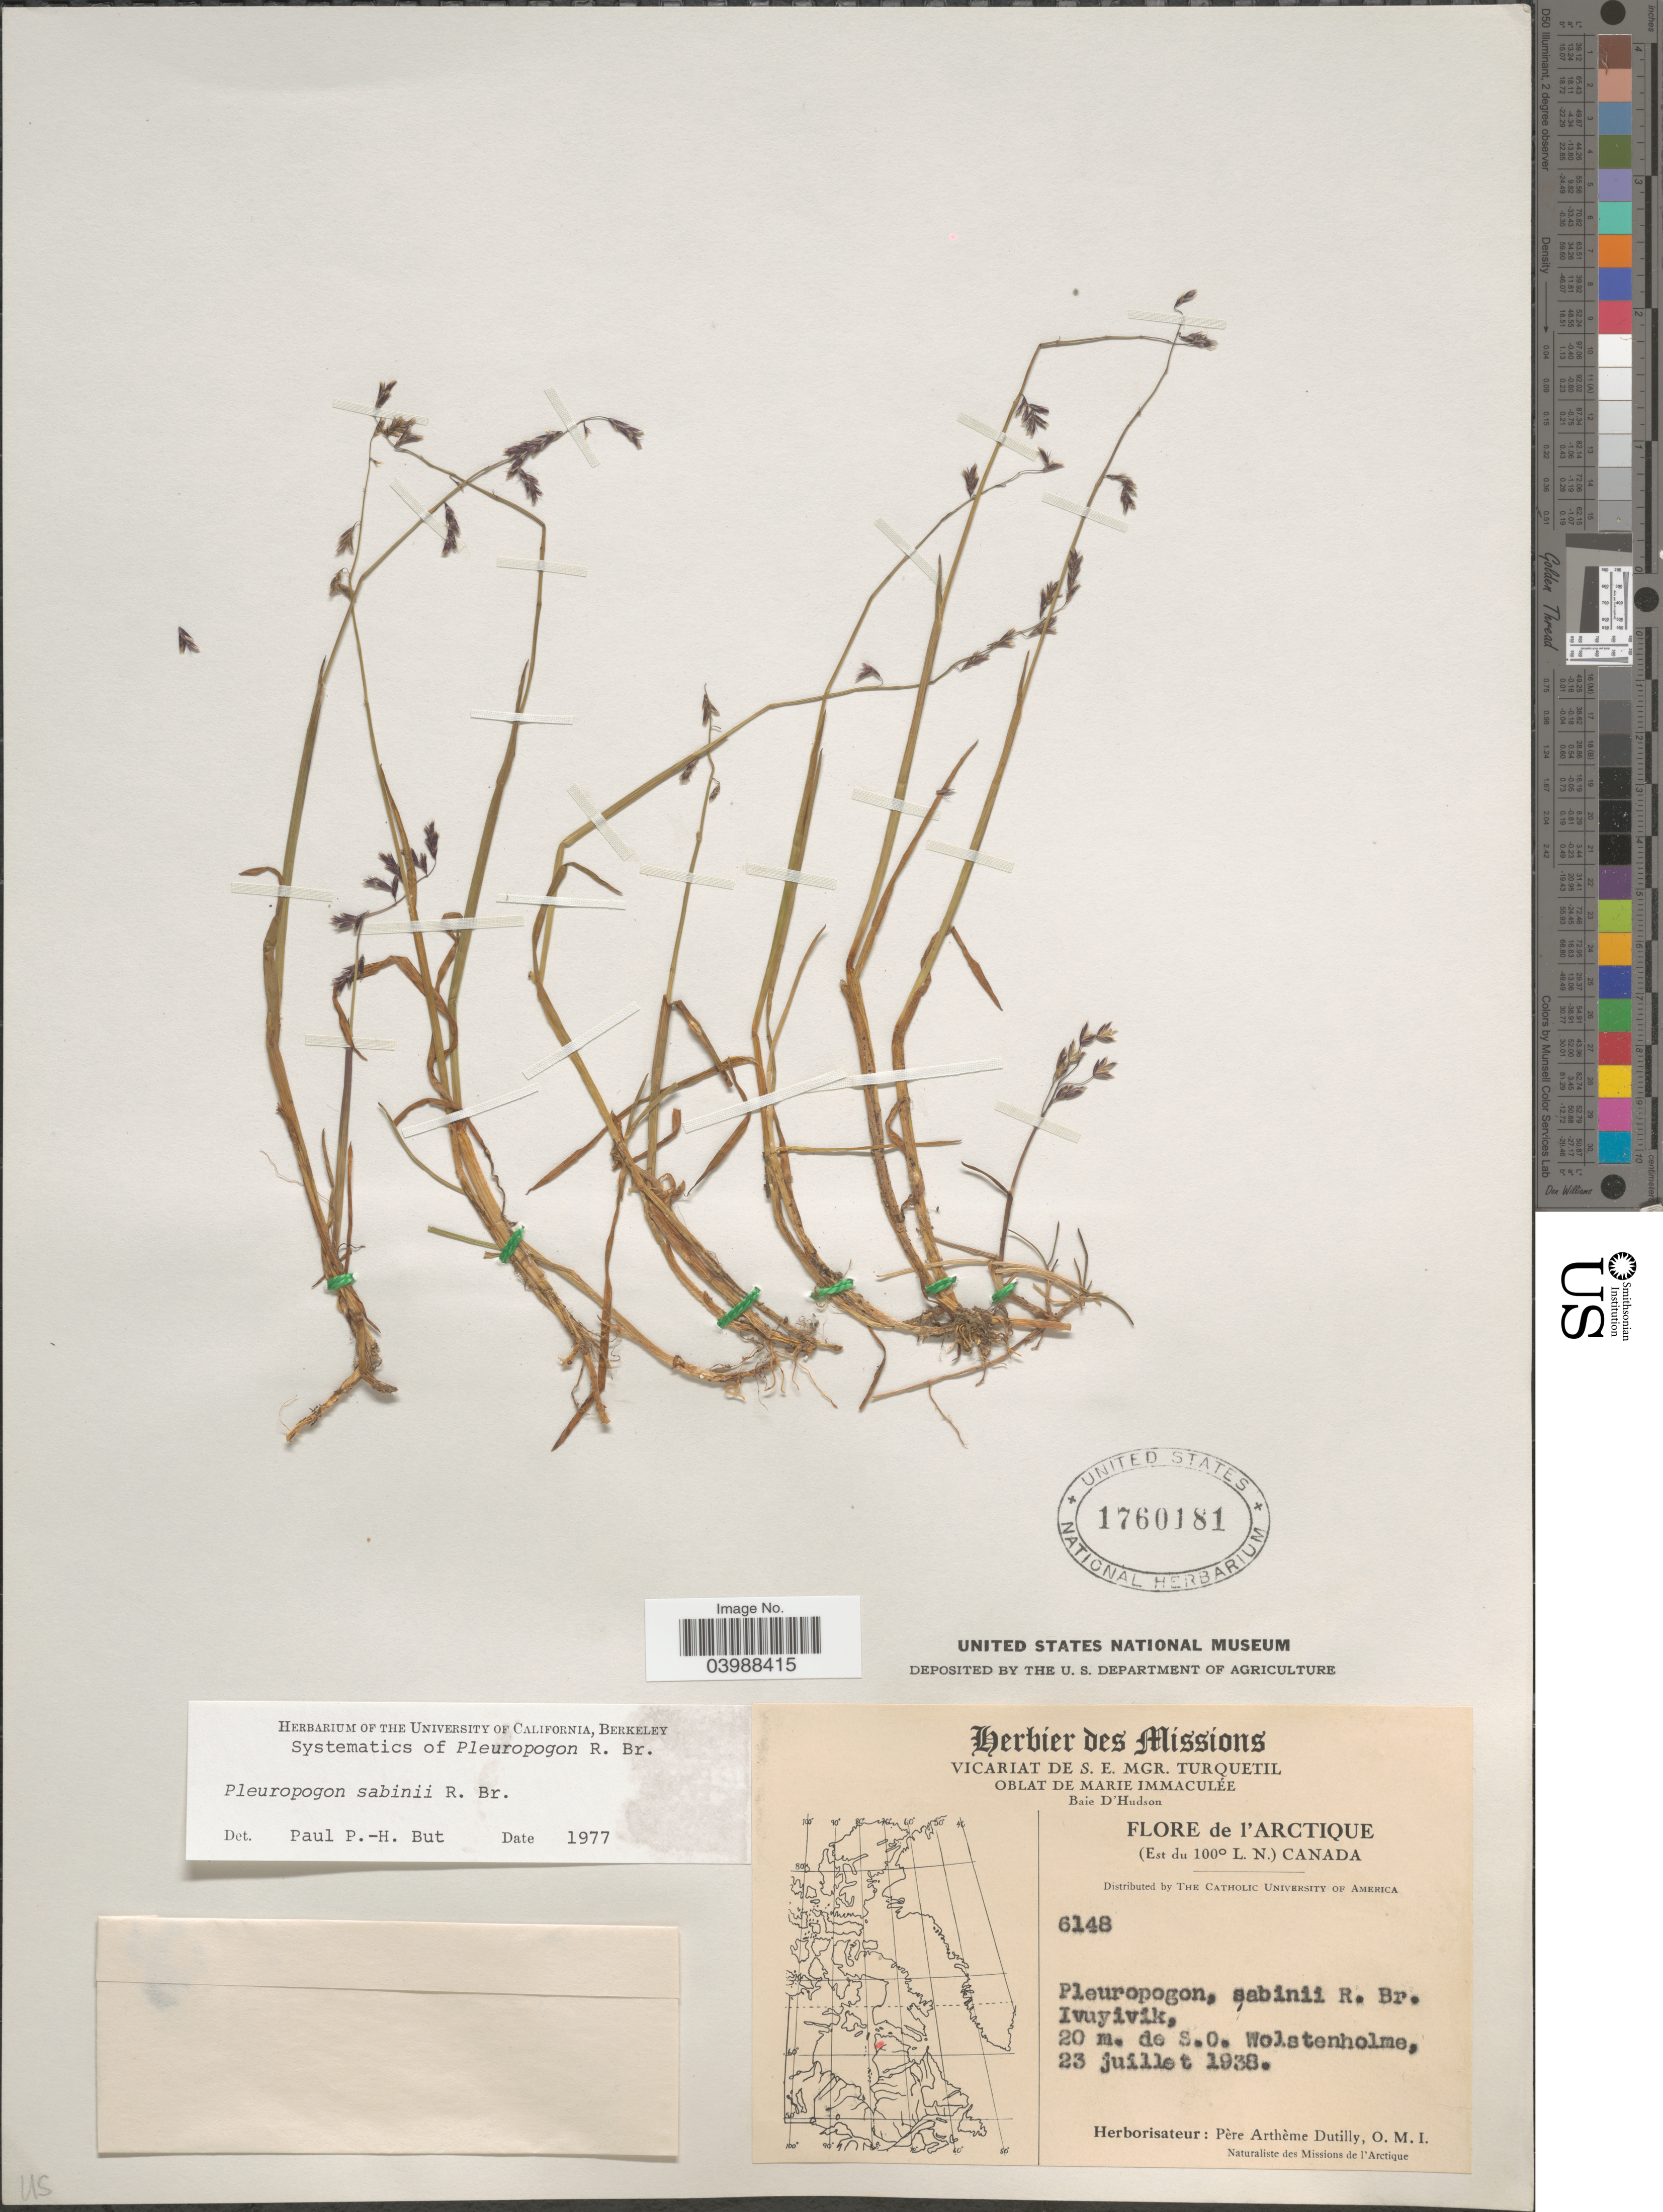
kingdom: Plantae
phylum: Tracheophyta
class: Liliopsida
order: Poales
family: Poaceae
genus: Pleuropogon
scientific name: Pleuropogon sabinei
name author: R. Br.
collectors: P. Dutilly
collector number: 6148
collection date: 1938-07-23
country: Canada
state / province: Quebec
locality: L'Arctique. Ivuyivik, 20 m. de S.O. Wolstenholme.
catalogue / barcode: US 1760181